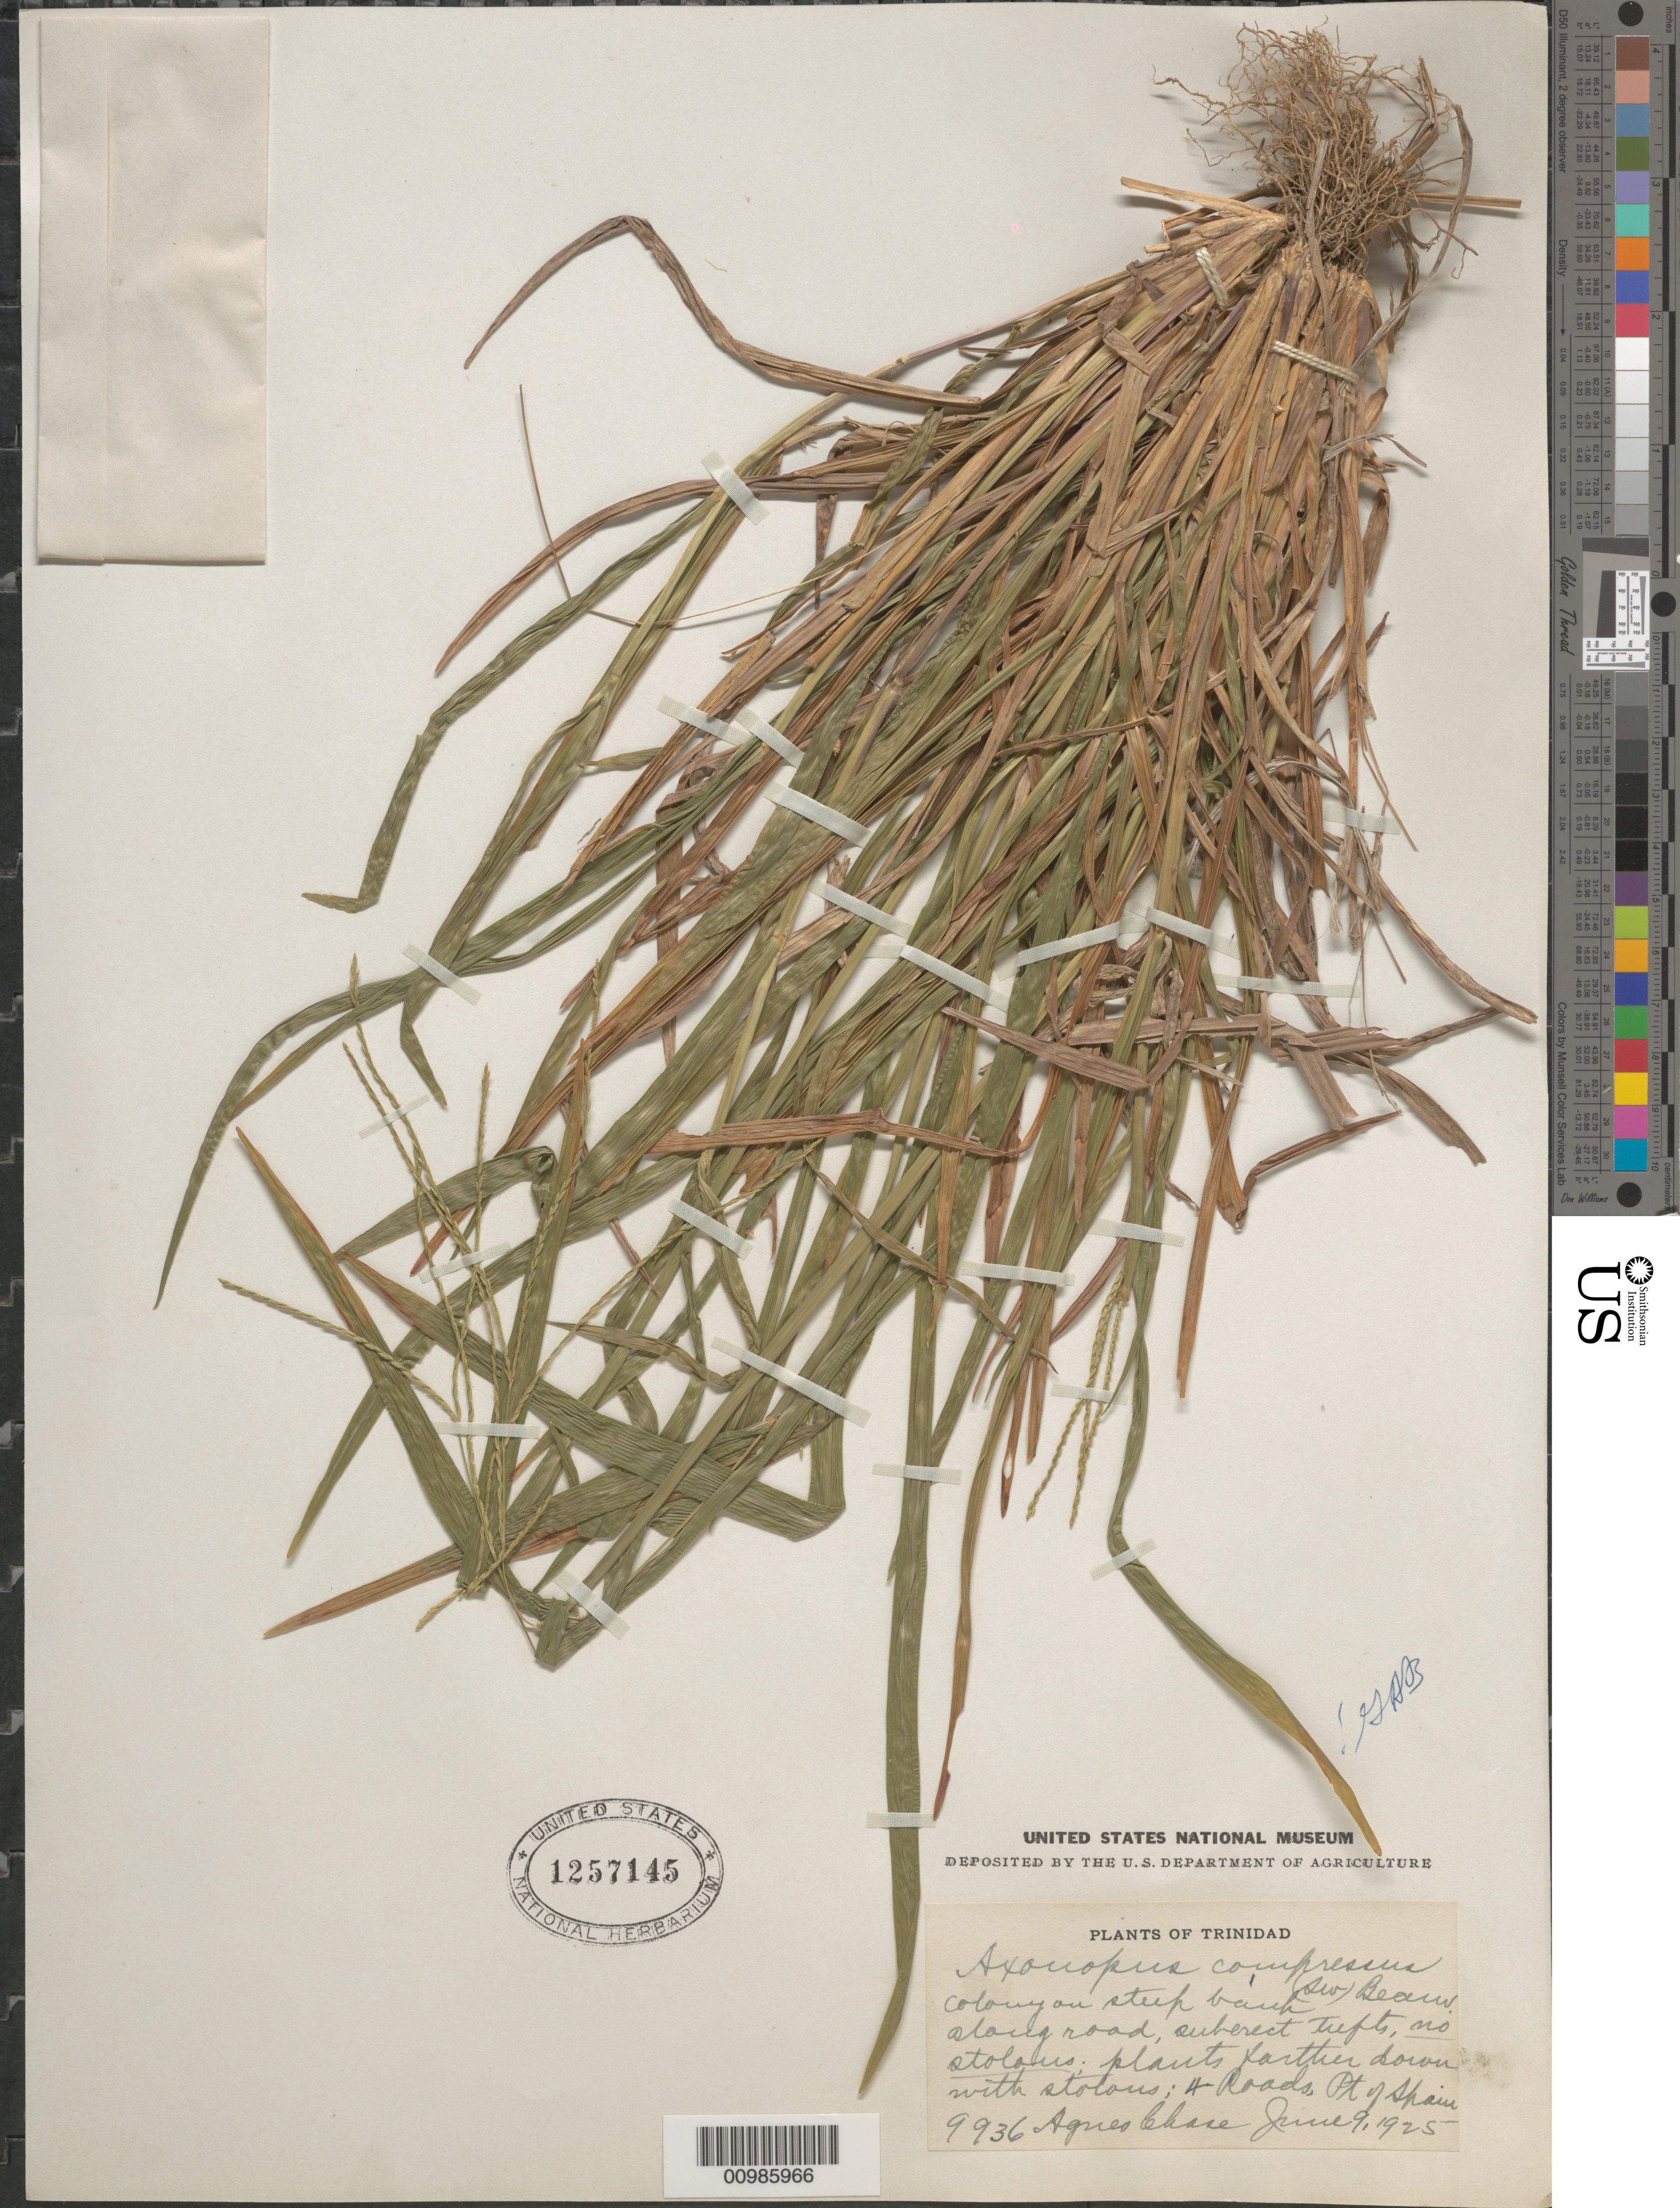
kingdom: Plantae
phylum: Tracheophyta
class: Liliopsida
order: Poales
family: Poaceae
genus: Axonopus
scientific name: Axonopus compressus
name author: (Sw.) P. Beauv.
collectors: A. Chase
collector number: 9936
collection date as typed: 09 Jun 1925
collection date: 1925-06-09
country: Trinidad and Tobago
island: Trinidad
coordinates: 0 N, 0 E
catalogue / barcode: US 1257145